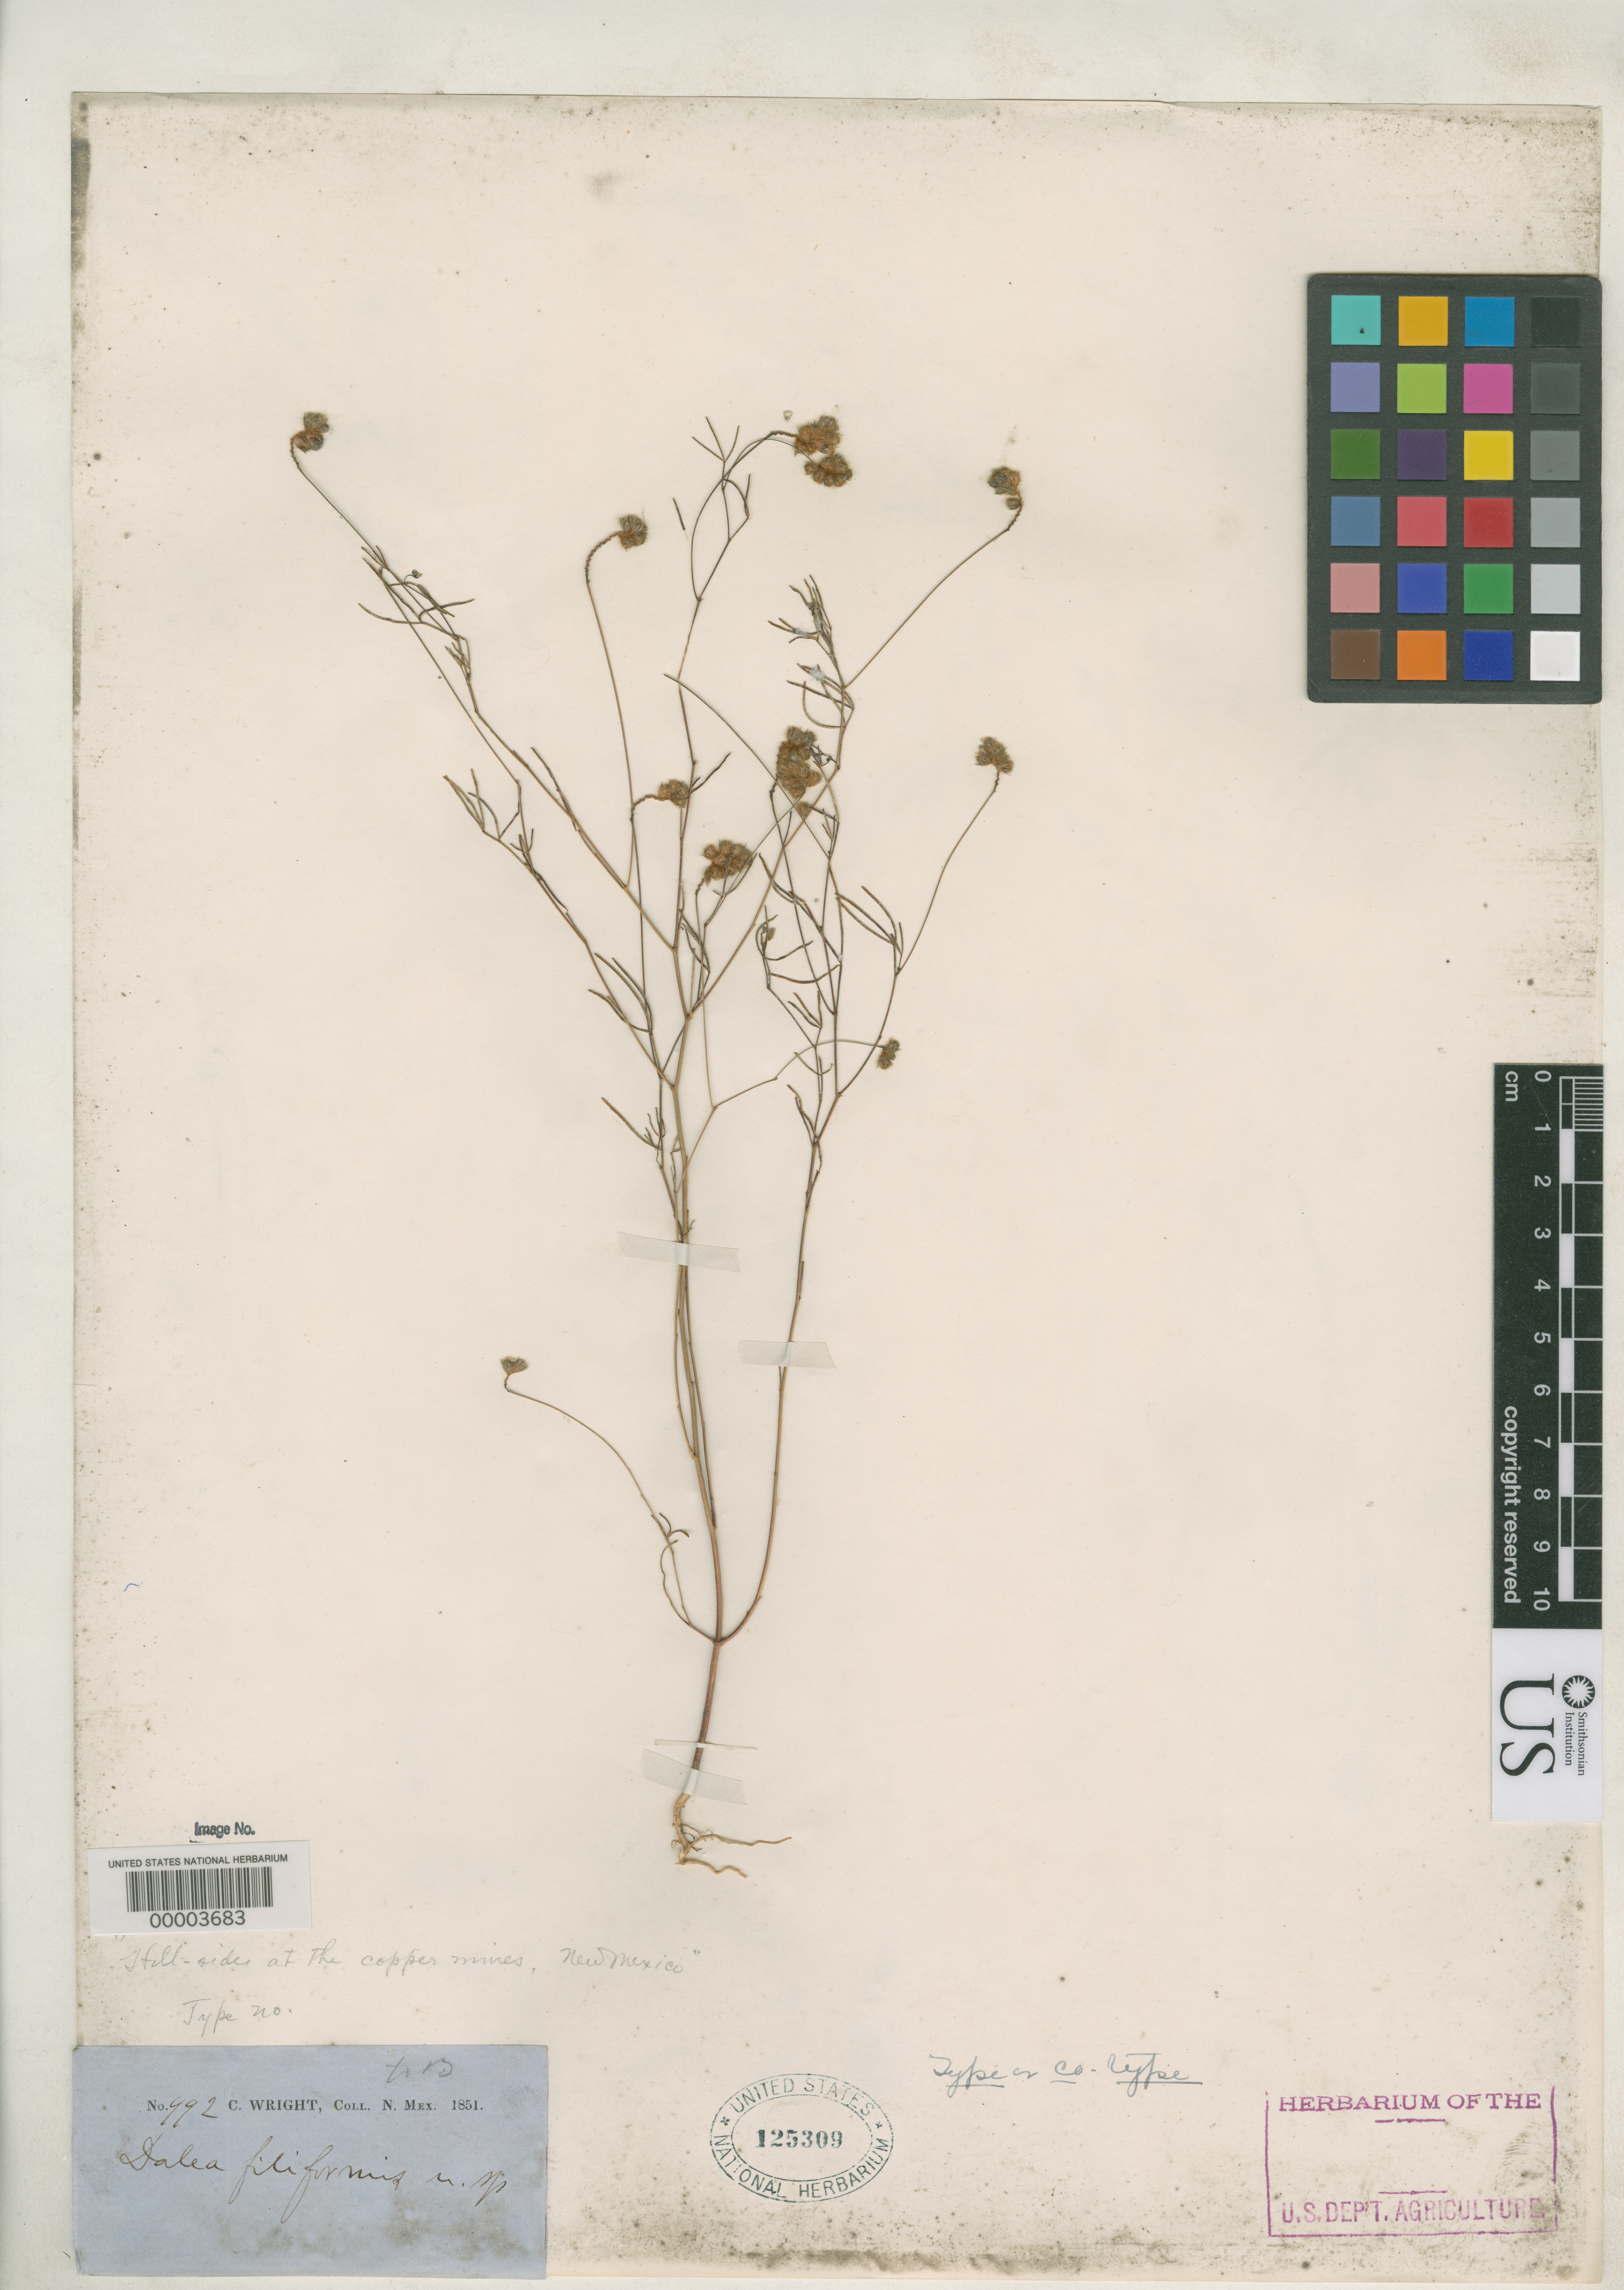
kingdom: Plantae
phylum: Tracheophyta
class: Magnoliopsida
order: Fabales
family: Fabaceae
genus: Dalea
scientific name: Dalea filiformis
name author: A. Gray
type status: Type Collection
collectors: C. Wright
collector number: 992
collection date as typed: Aug 1851 to -- Oct 1851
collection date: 1851-08/1851-10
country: United States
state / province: New Mexico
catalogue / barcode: US 125309